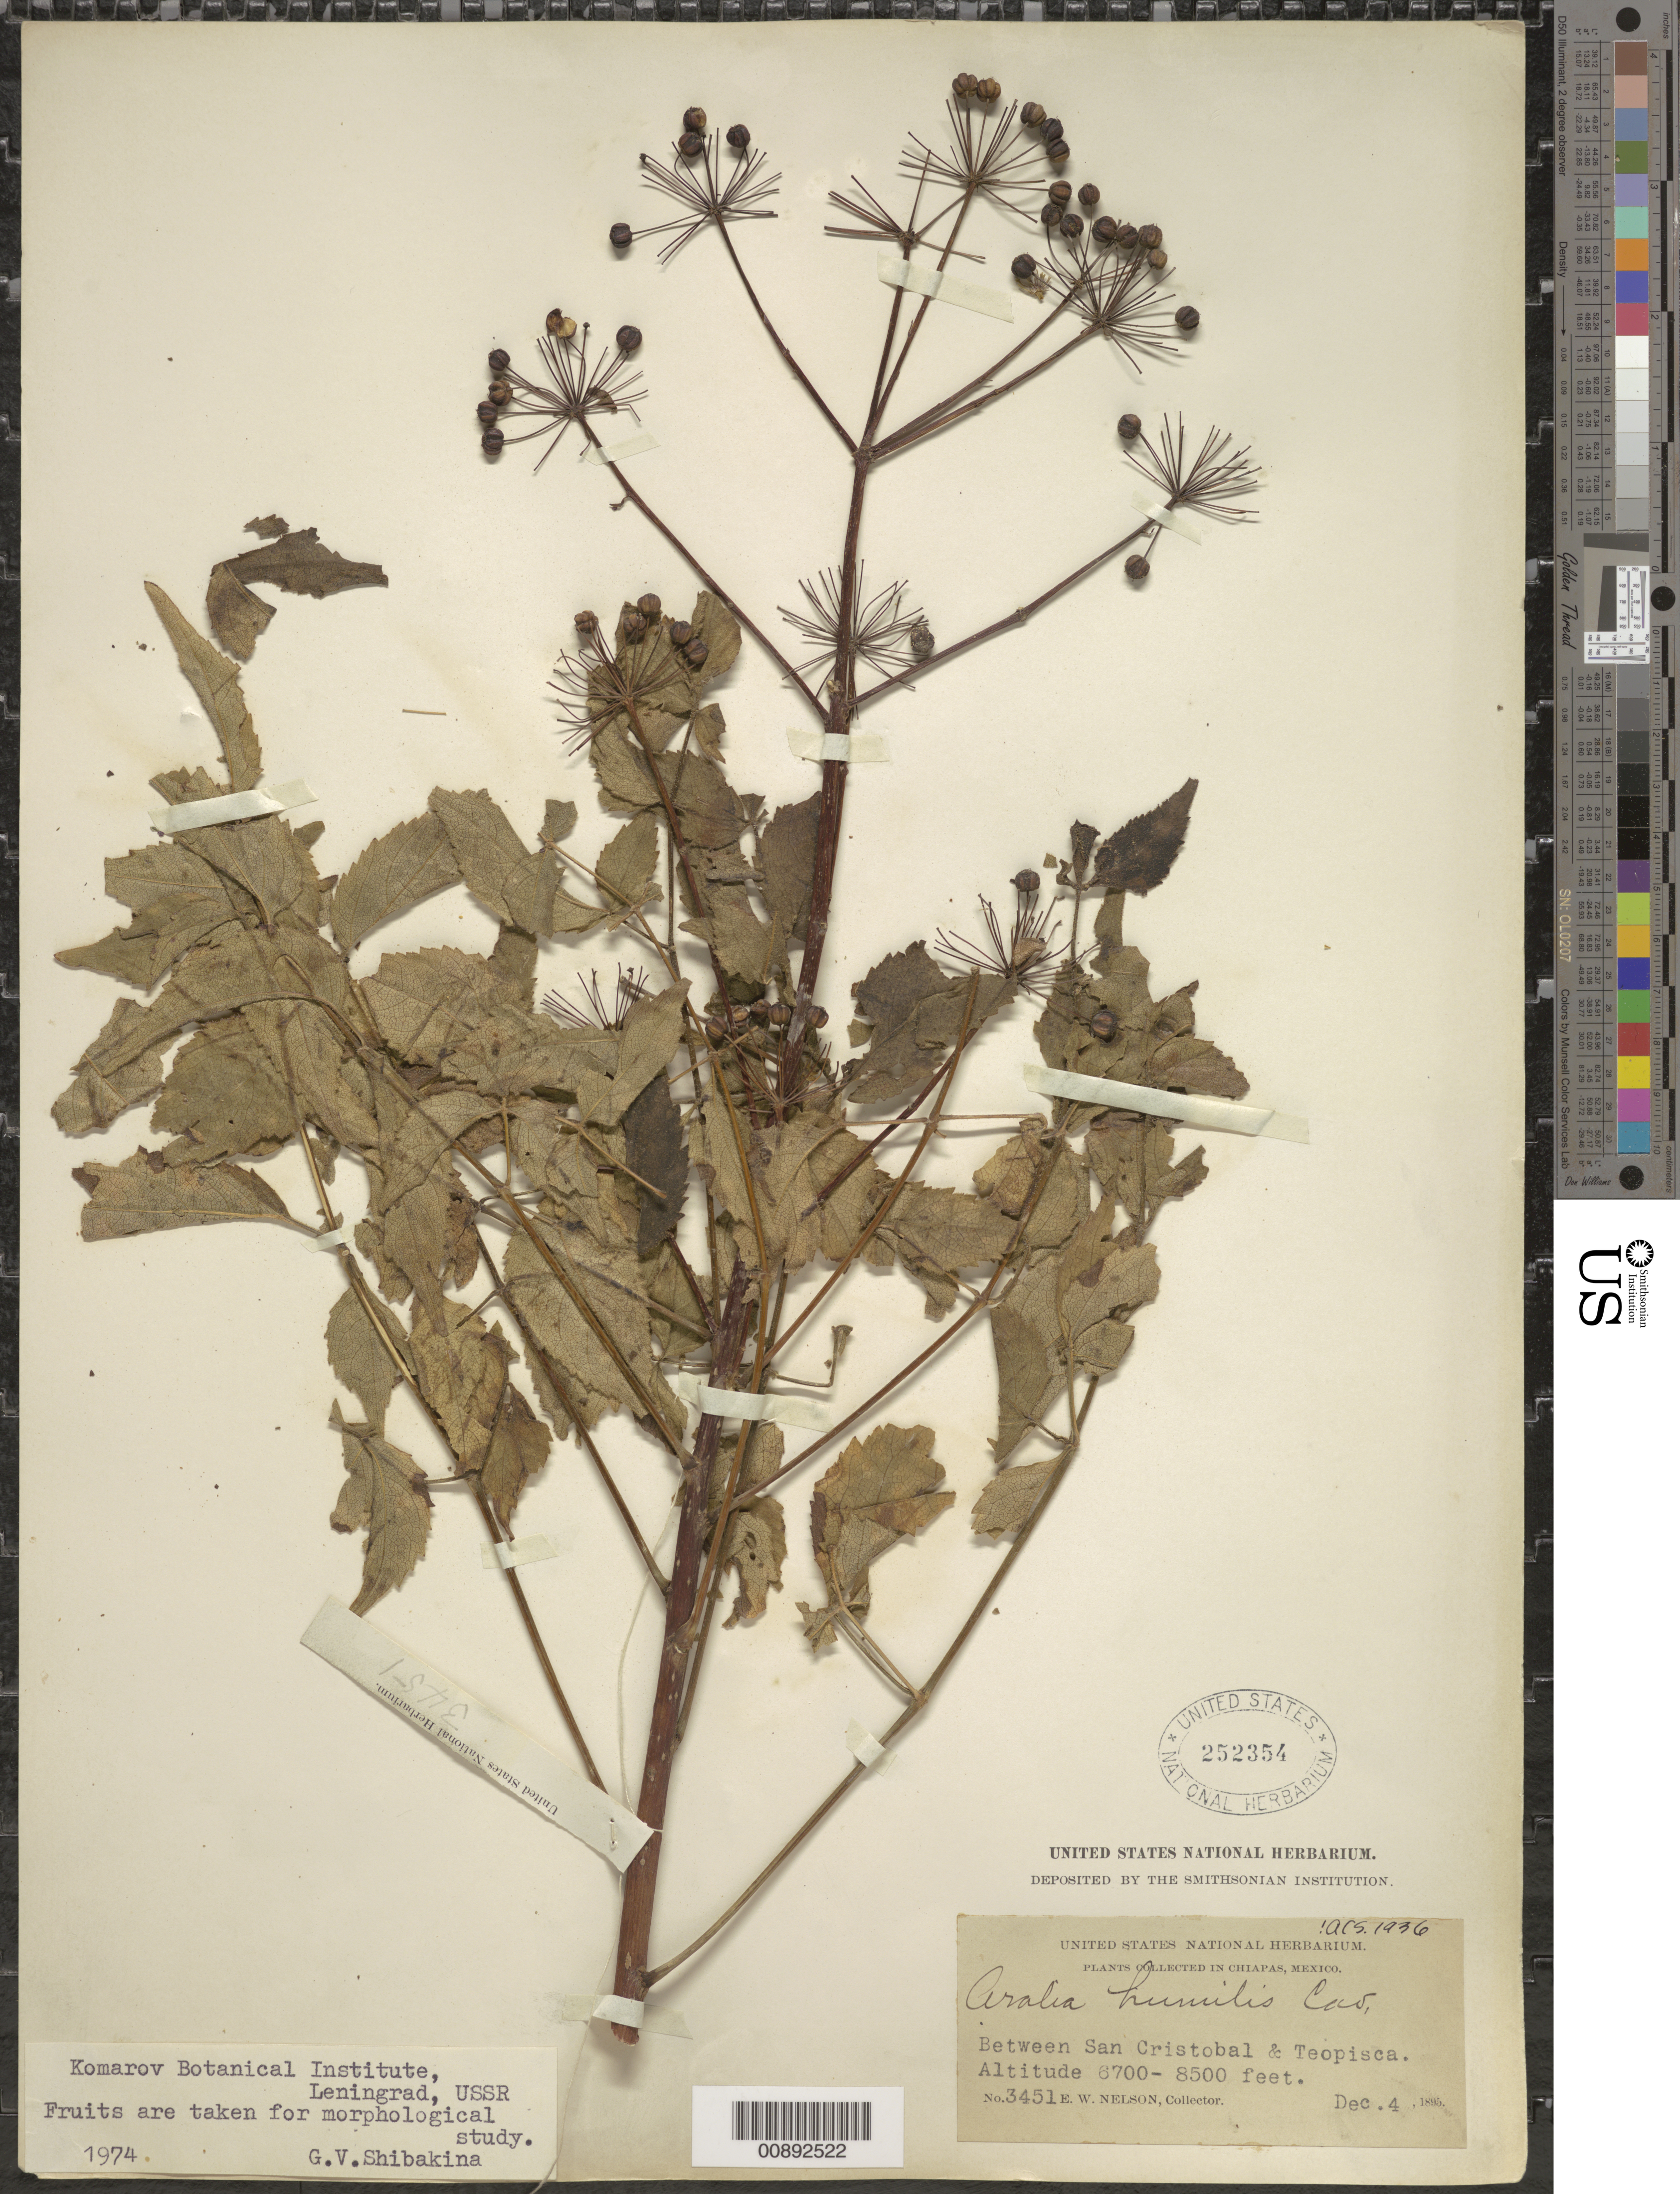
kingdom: Plantae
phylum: Tracheophyta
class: Magnoliopsida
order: Apiales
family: Araliaceae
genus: Aralia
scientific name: Aralia humilis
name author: Cav.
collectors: E. W. Nelson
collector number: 3451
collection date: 1895-12-04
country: Mexico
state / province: Chiapas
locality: Between San Cristobal & Teopisca.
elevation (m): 2042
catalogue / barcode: US 252354